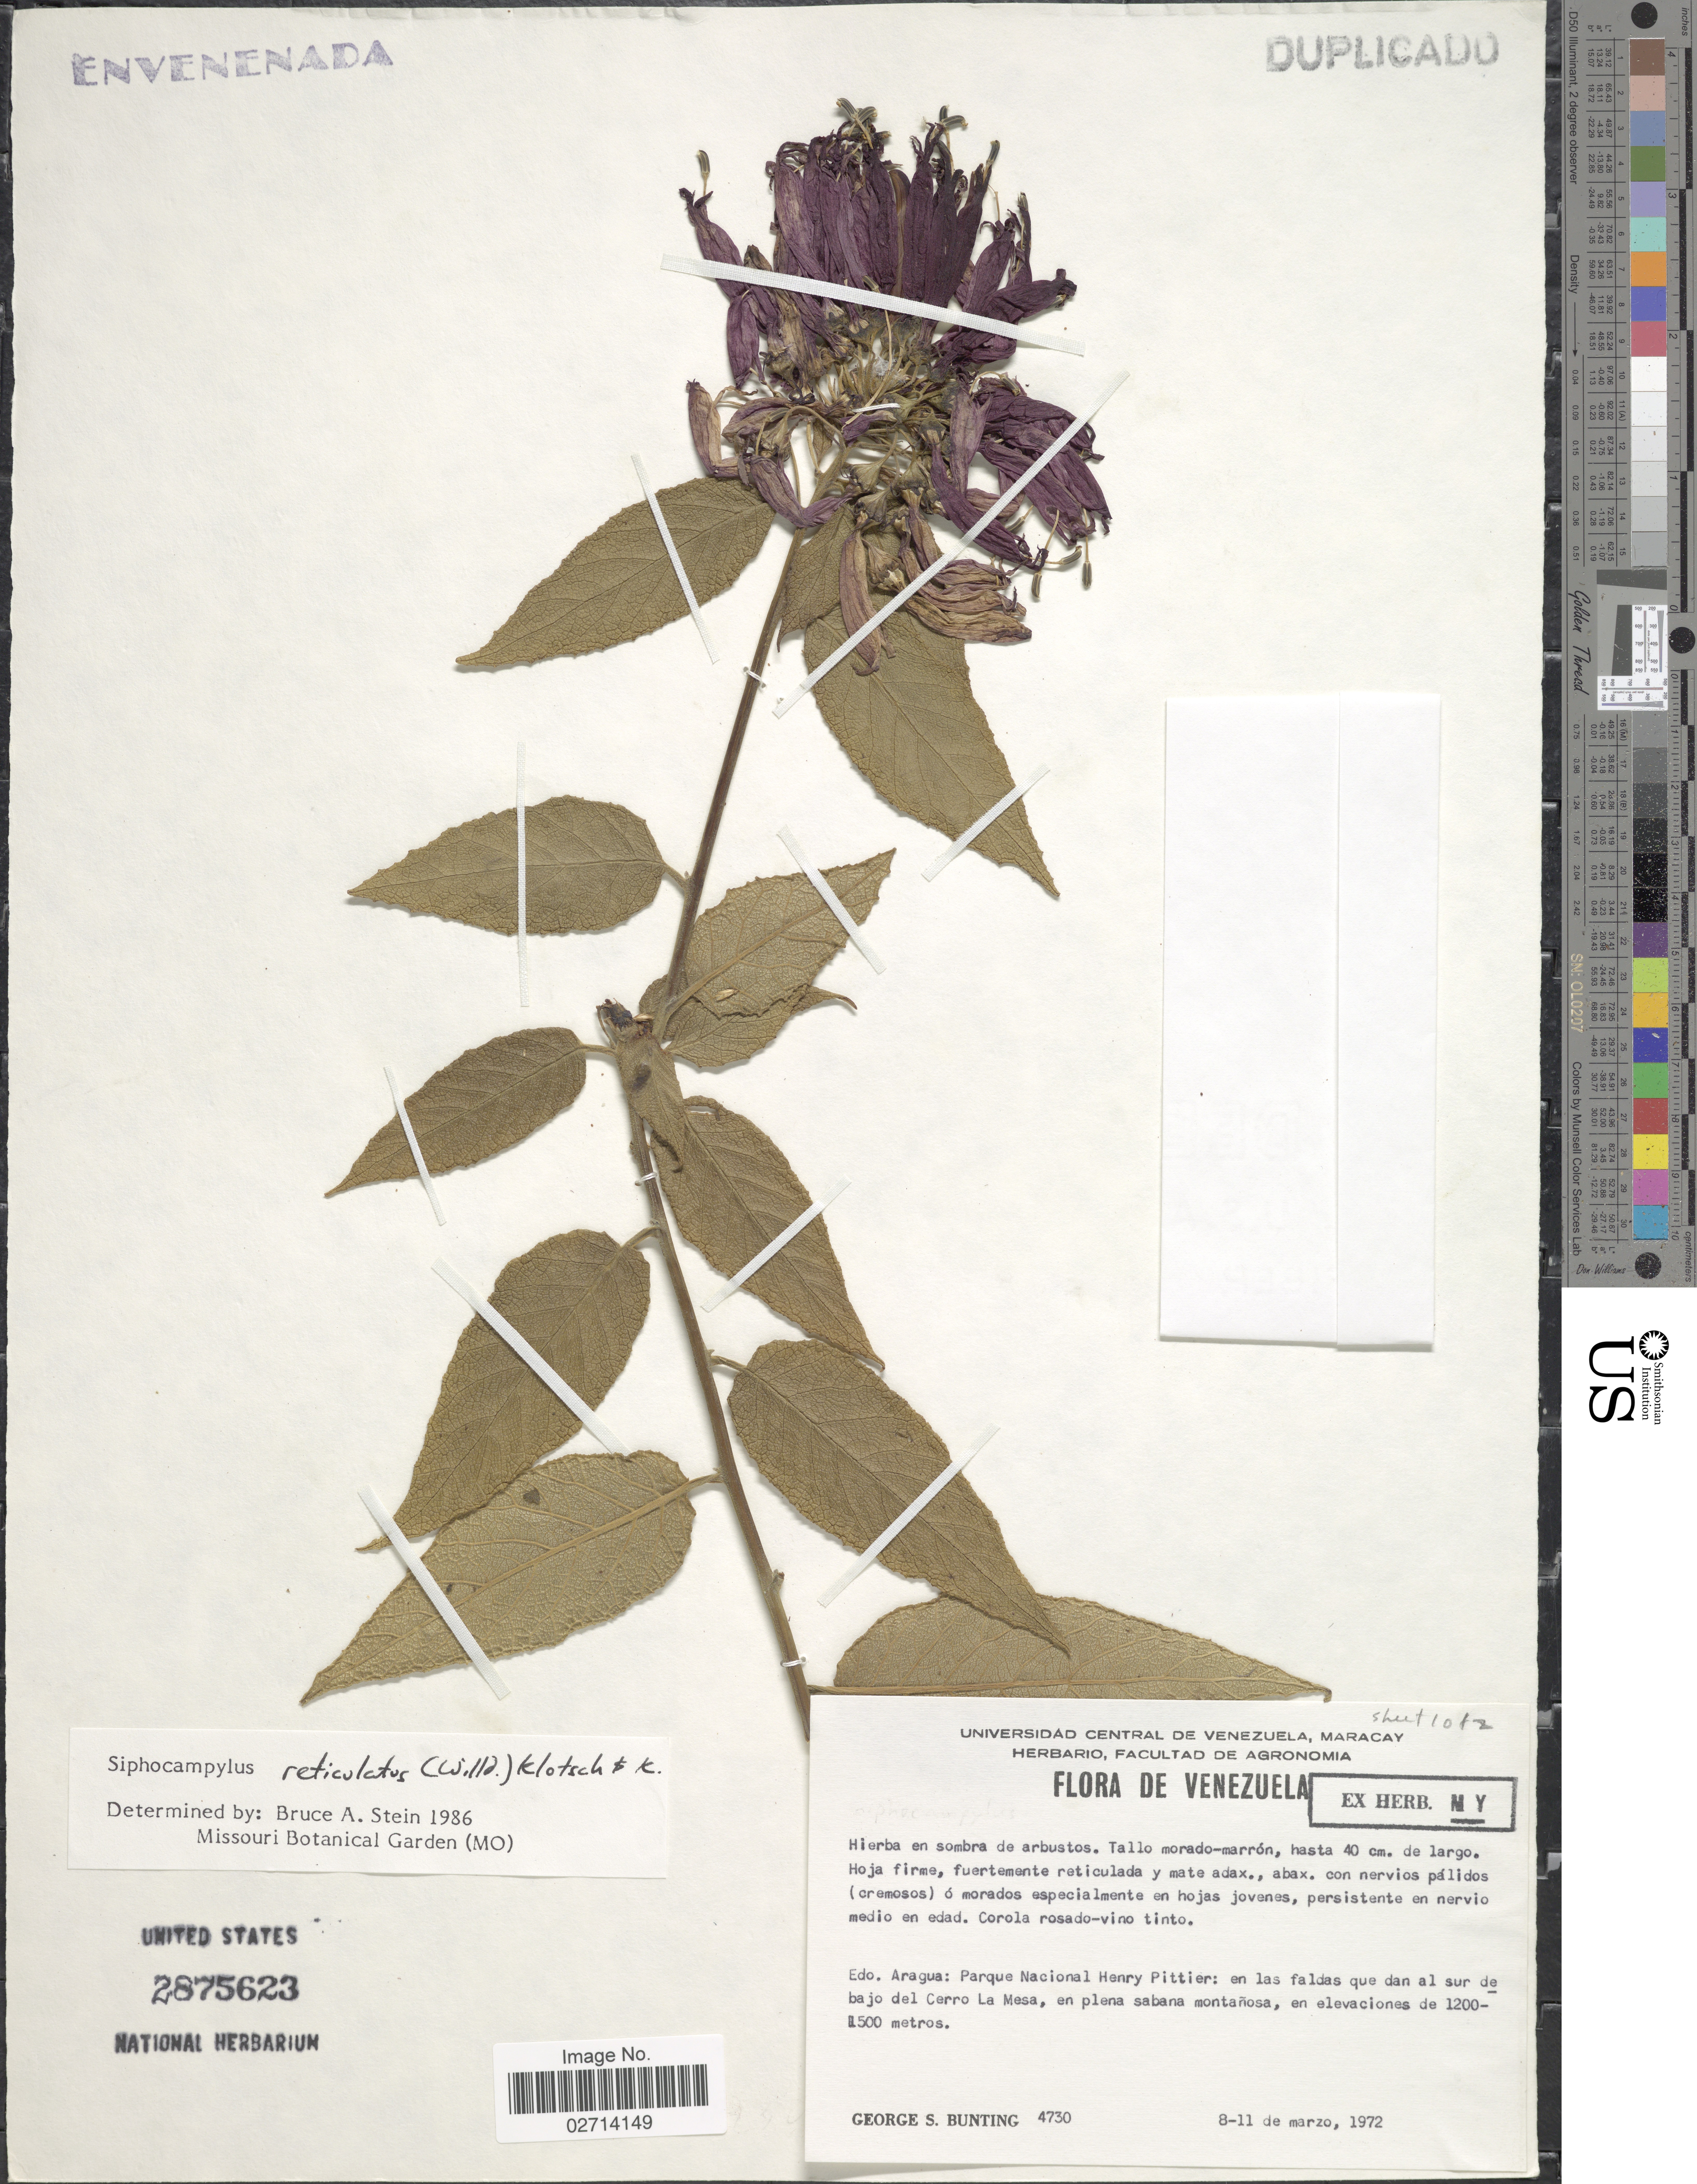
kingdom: Plantae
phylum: Tracheophyta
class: Magnoliopsida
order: Asterales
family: Campanulaceae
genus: Siphocampylus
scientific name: Siphocampylus reticulatus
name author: (Willd. ex Schult. & Roem.) Klotzsch & H. Karst. ex Vatke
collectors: G. S. Bunting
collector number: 4730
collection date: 1972-03-08/1972-03-11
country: Venezuela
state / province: Aragua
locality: Parque Nacional Henry Pittier: en las faldas que dan al sur debajo del Cerro La Mesa, en plena sabana montanosa.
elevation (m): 1200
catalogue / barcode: US 2875623